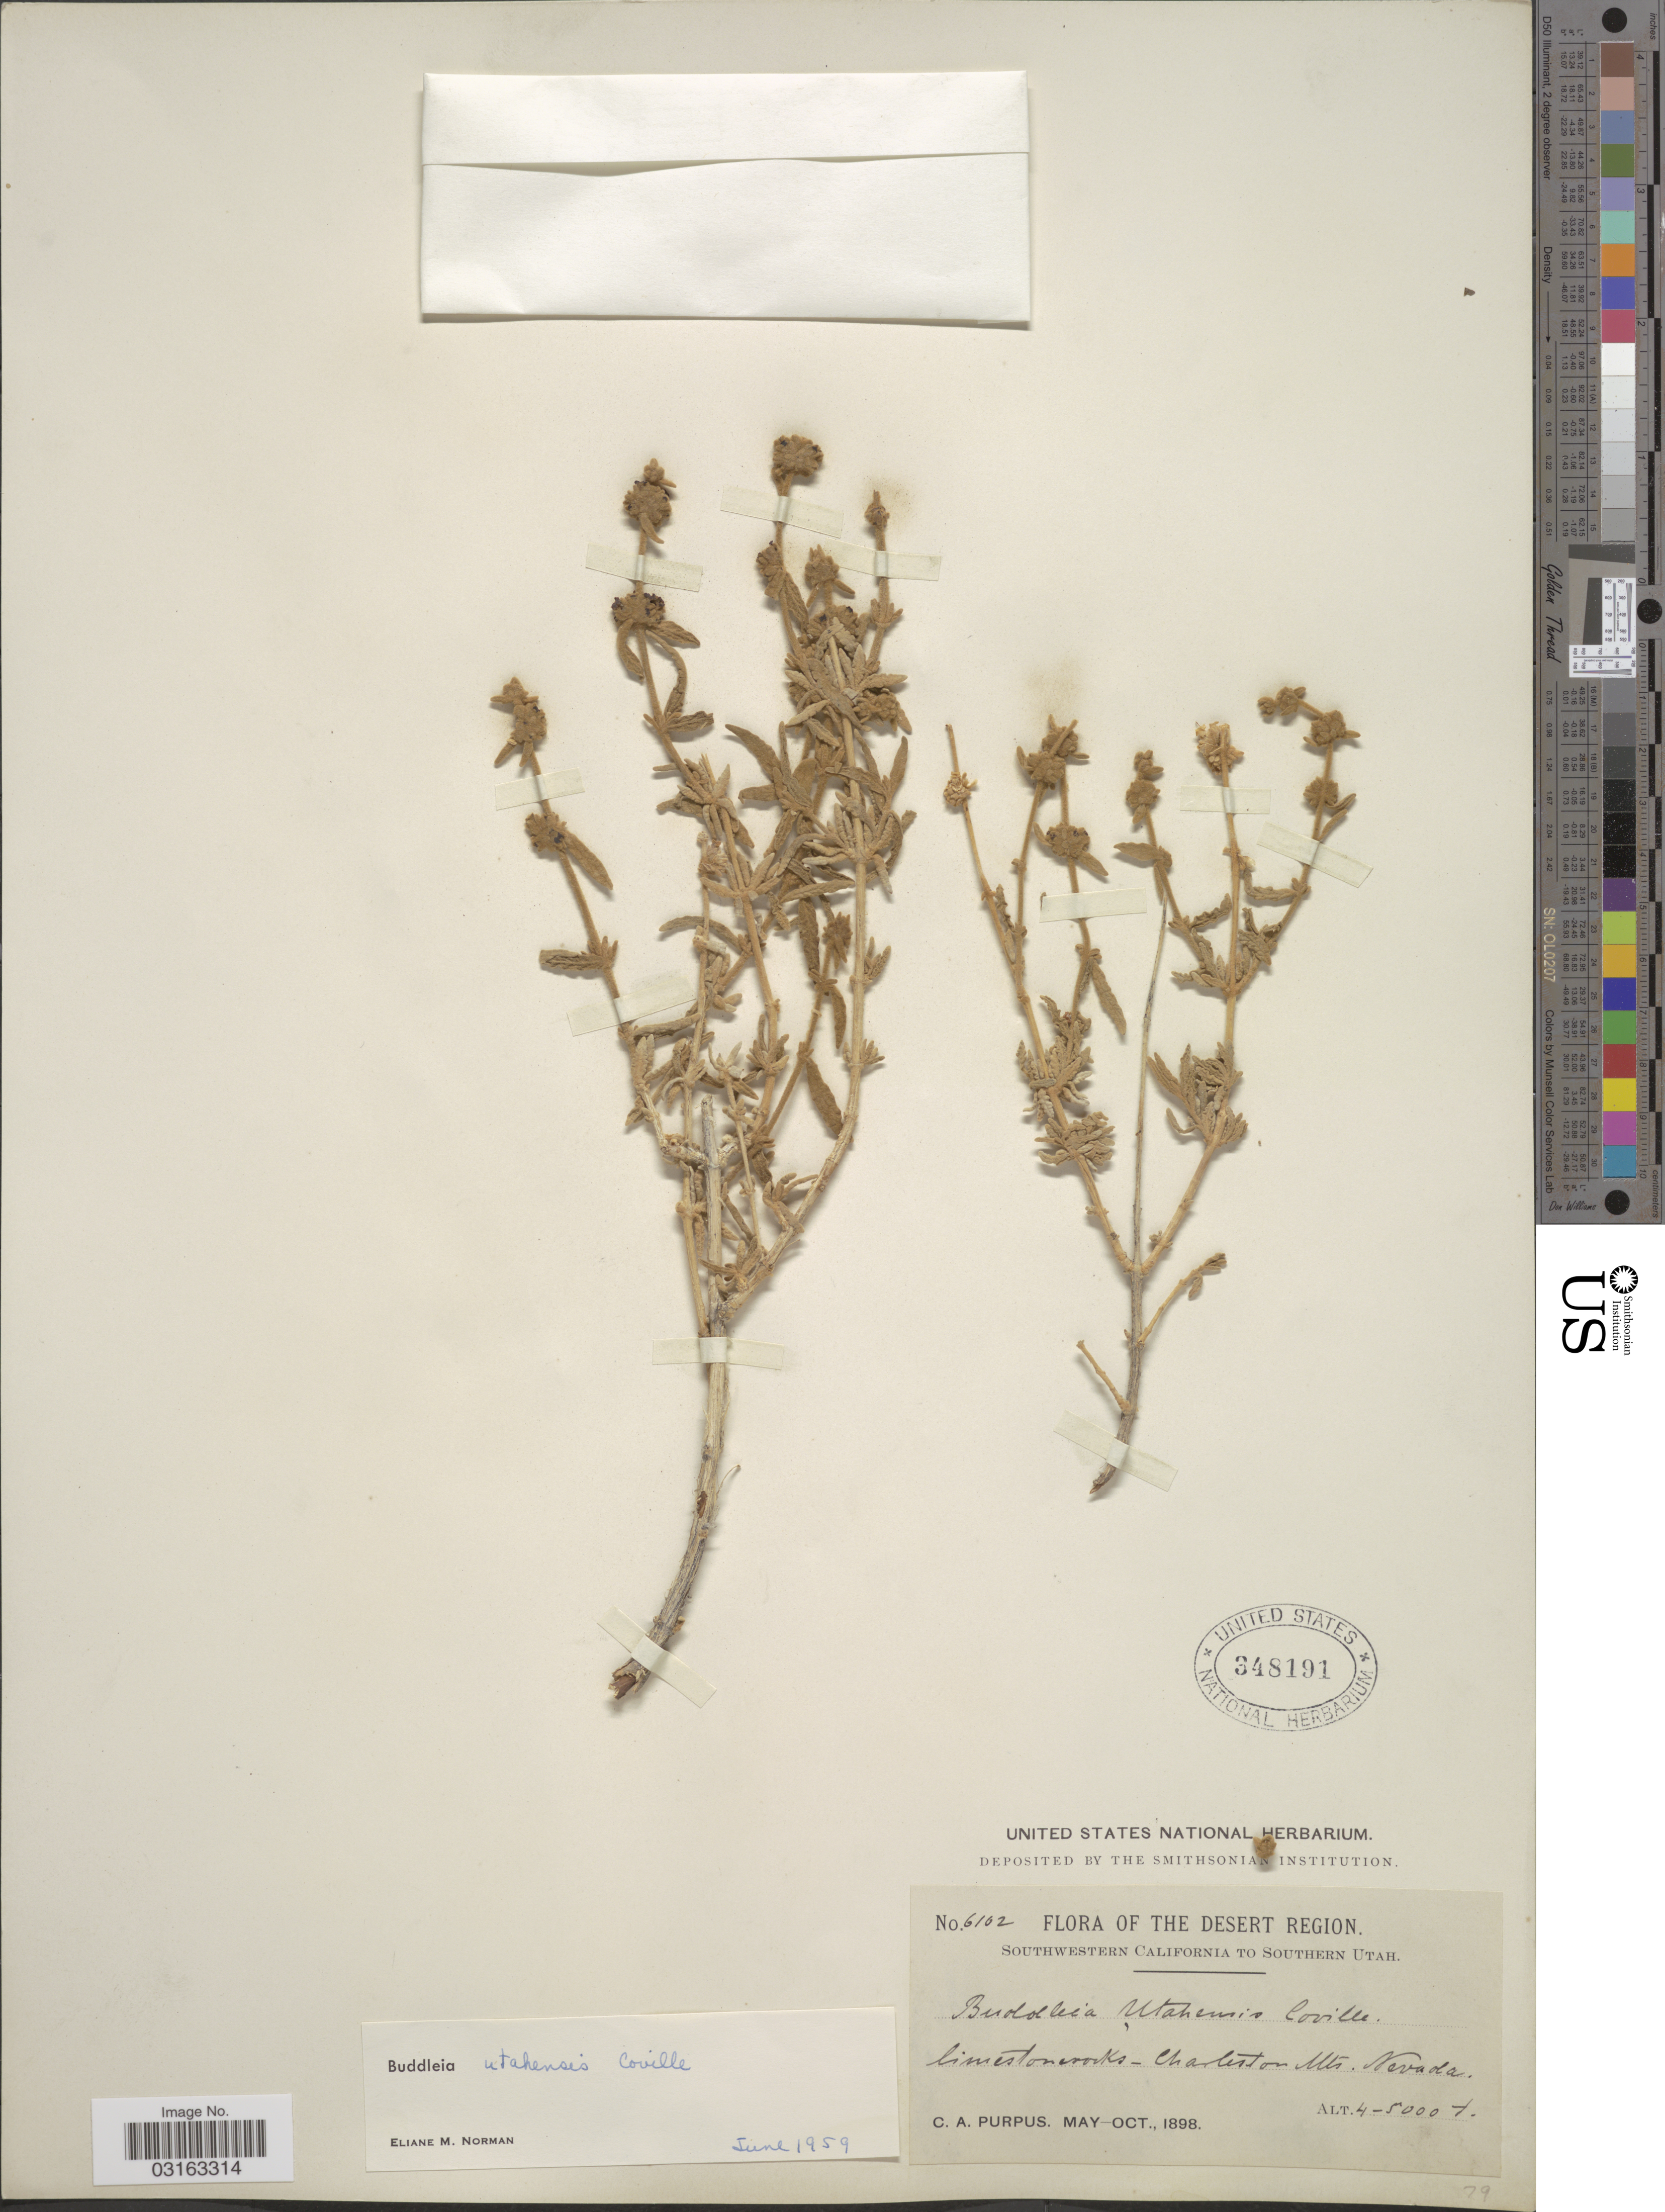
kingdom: Plantae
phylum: Tracheophyta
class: Magnoliopsida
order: Lamiales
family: Scrophulariaceae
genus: Buddleja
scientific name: Buddleja utahensis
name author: Coville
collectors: C. A. Purpus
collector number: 6102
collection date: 1898-05/1898-10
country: United States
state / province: Nevada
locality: Desert Region. Charleston Mts.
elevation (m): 1219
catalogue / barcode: US 348191